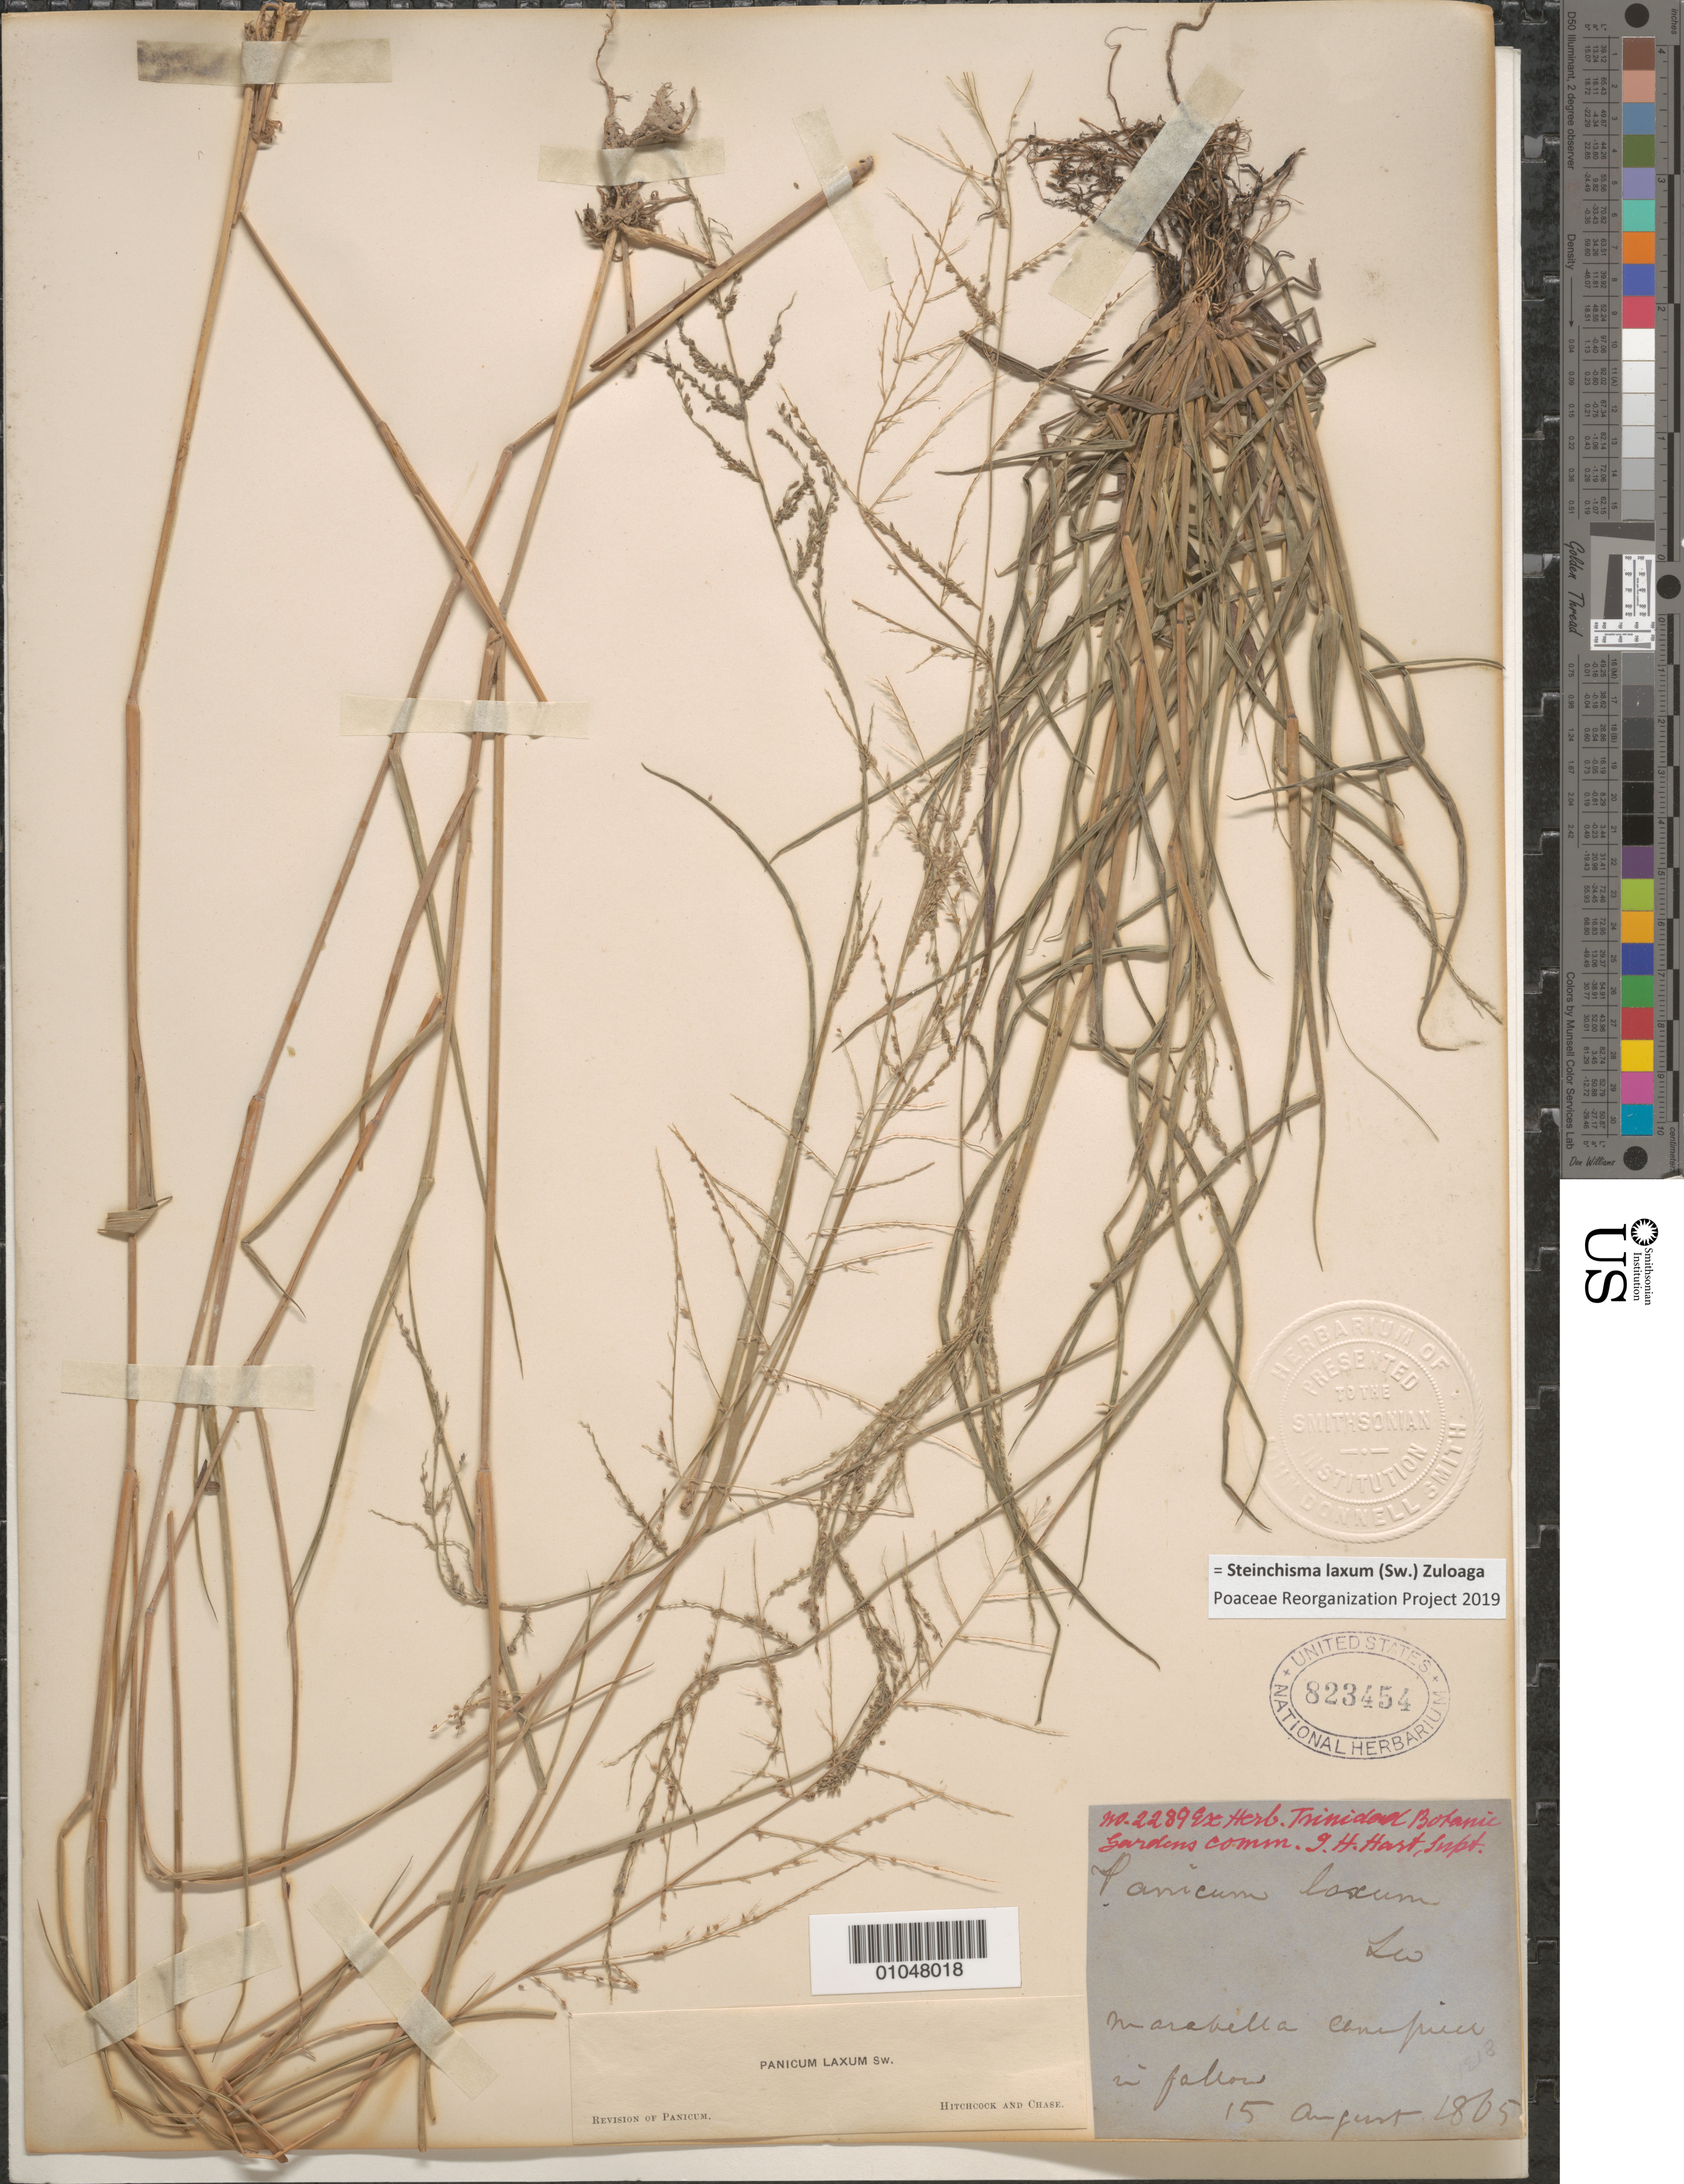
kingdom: Plantae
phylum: Tracheophyta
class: Liliopsida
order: Poales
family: Poaceae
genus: Panicum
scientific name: Panicum laxum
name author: Sw.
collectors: J. H. Hart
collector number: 2289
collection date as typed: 15 Aug 1805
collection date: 1805-08-15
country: Trinidad and Tobago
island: Trinidad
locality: Marabella,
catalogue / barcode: US 823454